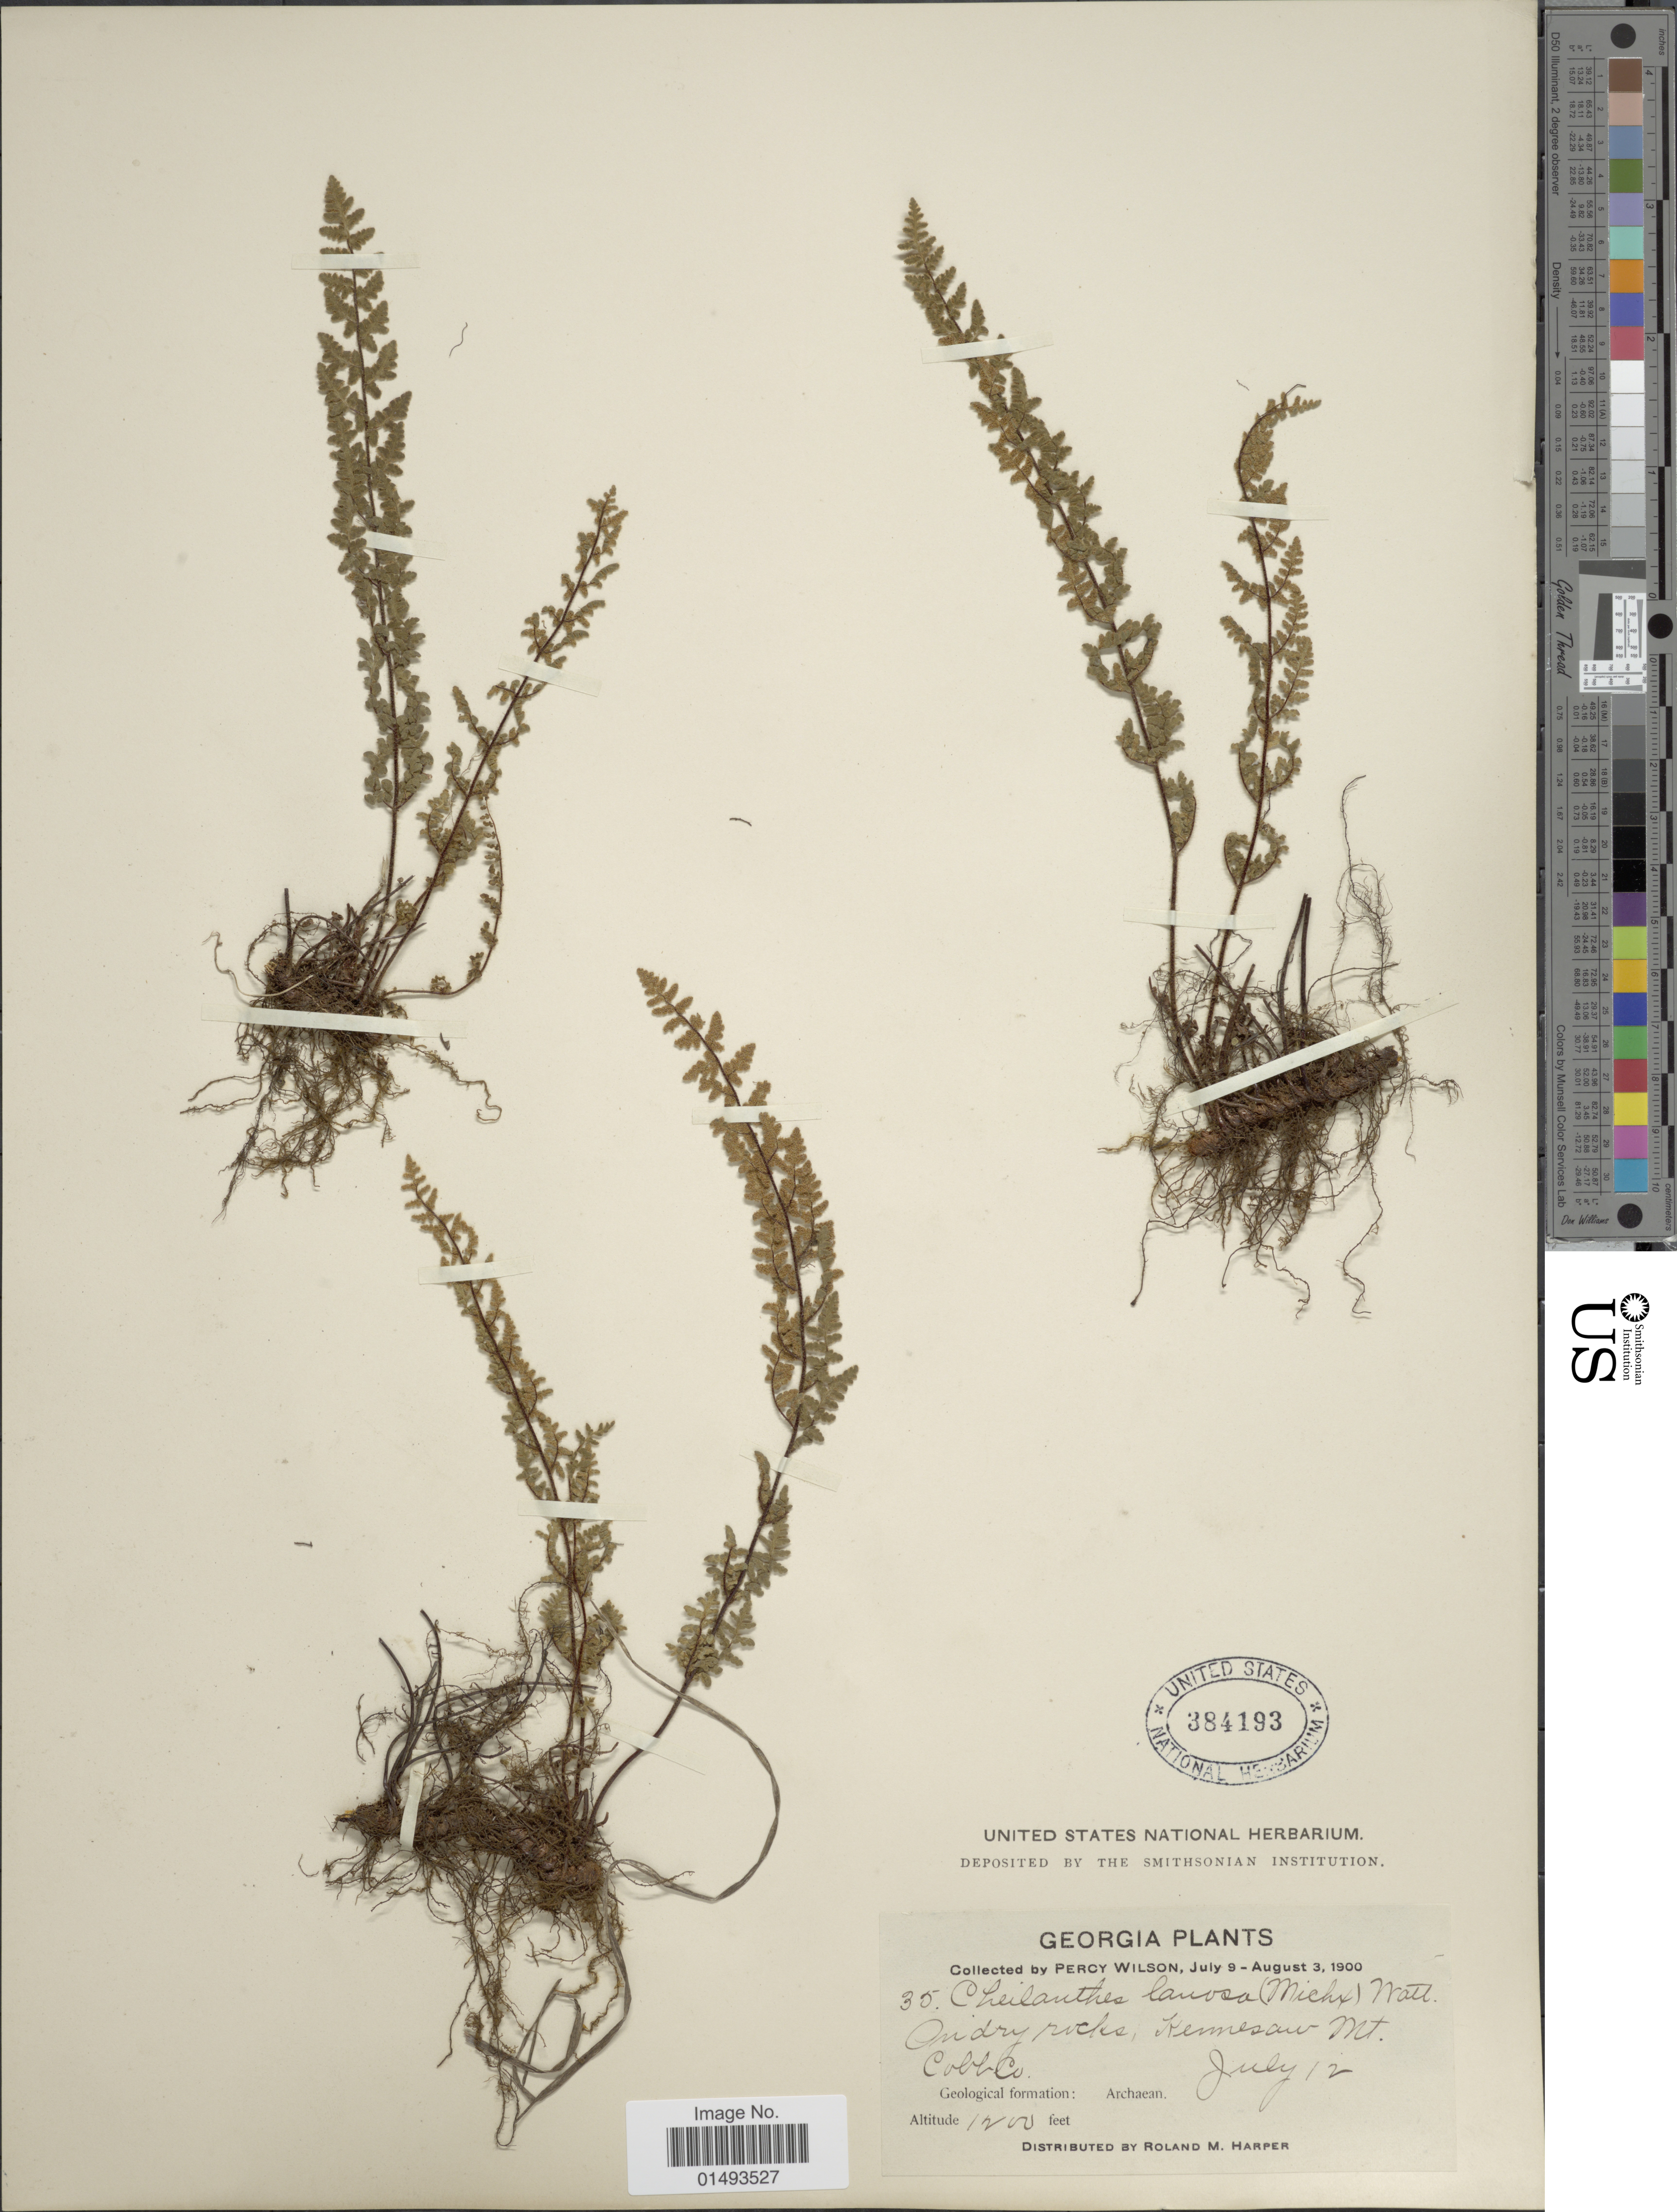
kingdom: Plantae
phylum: Tracheophyta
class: Polypodiopsida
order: Polypodiales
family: Pteridaceae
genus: Myriopteris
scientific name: Myriopteris lanosa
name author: (Michx.) Grusz & Windham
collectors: R. M. Harper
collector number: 35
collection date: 1900-07-12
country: United States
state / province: Georgia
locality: Georgia Plants, on dry rocks, Kemesav Mt. Coll Co. Archaean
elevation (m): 366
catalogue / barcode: US 384193